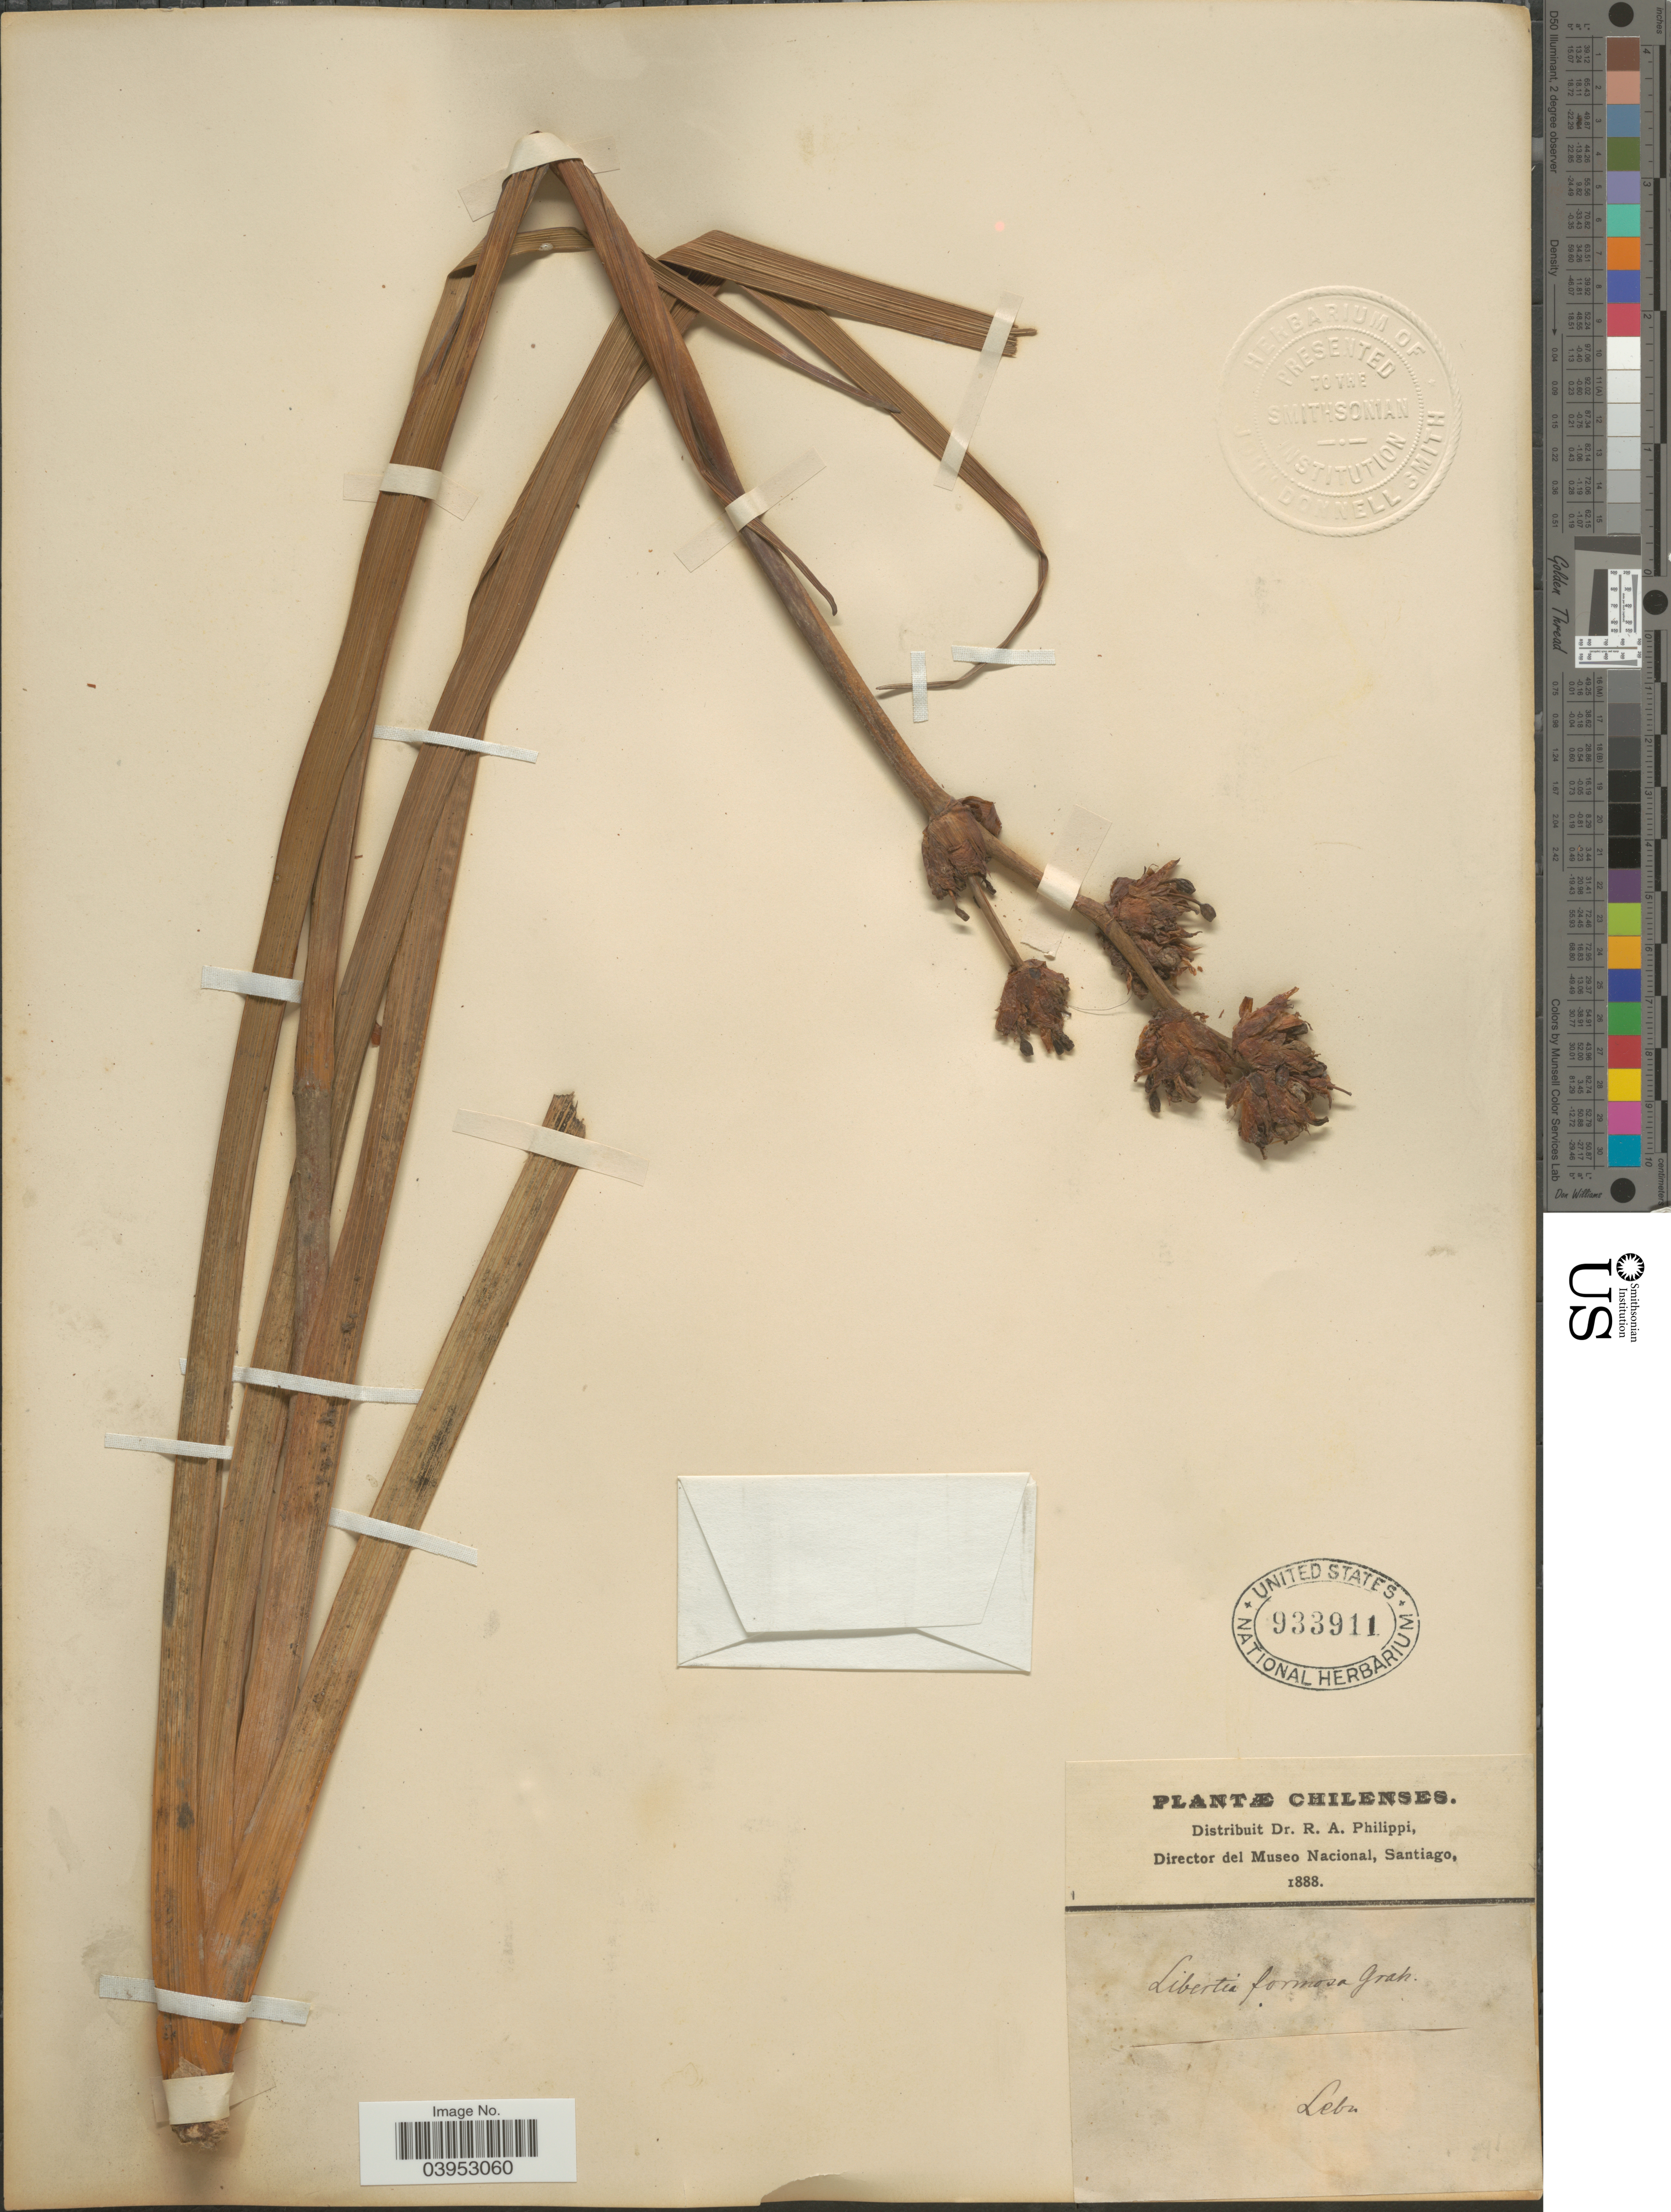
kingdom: Plantae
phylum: Tracheophyta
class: Liliopsida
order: Asparagales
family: Iridaceae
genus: Libertia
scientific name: Libertia chilensis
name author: (Molina) Gunckel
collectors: ex. herb. R.A. Philippi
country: Chile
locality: Lebu.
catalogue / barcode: US 933911